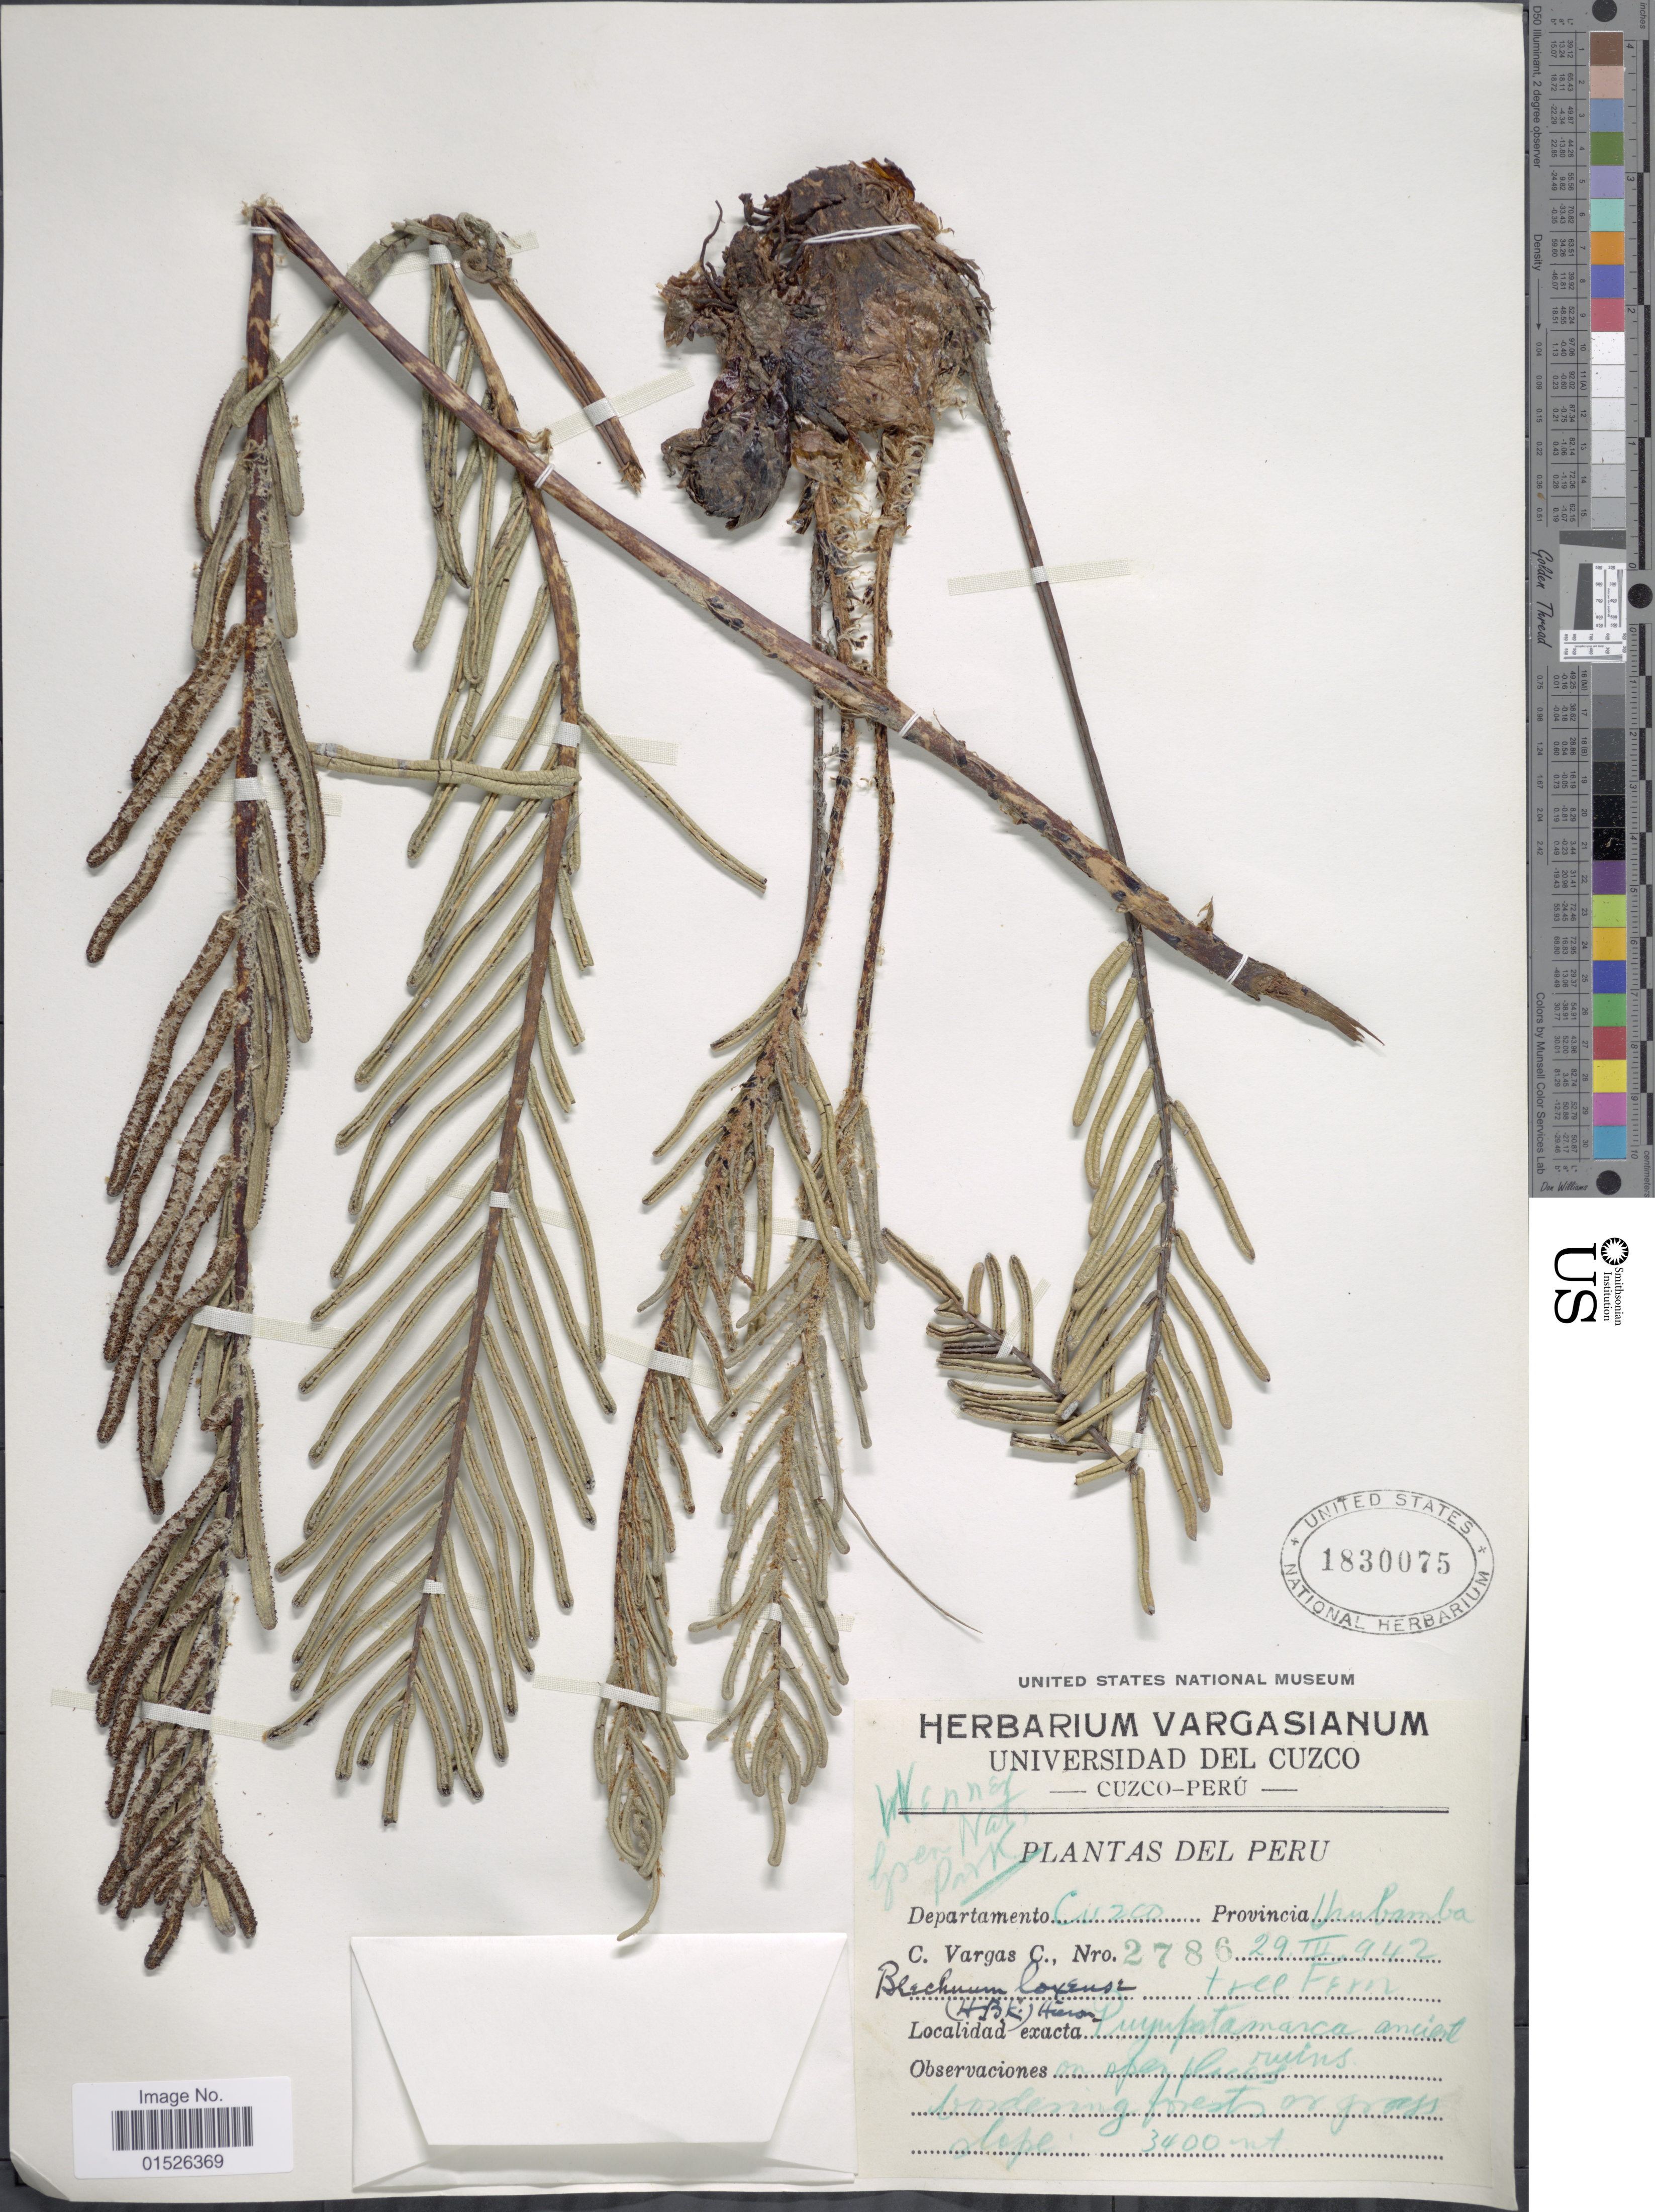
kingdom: Plantae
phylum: Tracheophyta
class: Polypodiopsida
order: Polypodiales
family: Blechnaceae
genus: Blechnum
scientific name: Blechnum loxense var. stenophyllum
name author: (Klotzsch) Lellinger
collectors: C. Vargas Calderón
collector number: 2786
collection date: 1942-03-29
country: Peru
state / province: Cusco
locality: Peru, Departamento Cusco, Provincia Urubamba, Puyapatamarca ancient ruins.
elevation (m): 3400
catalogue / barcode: US 1830075